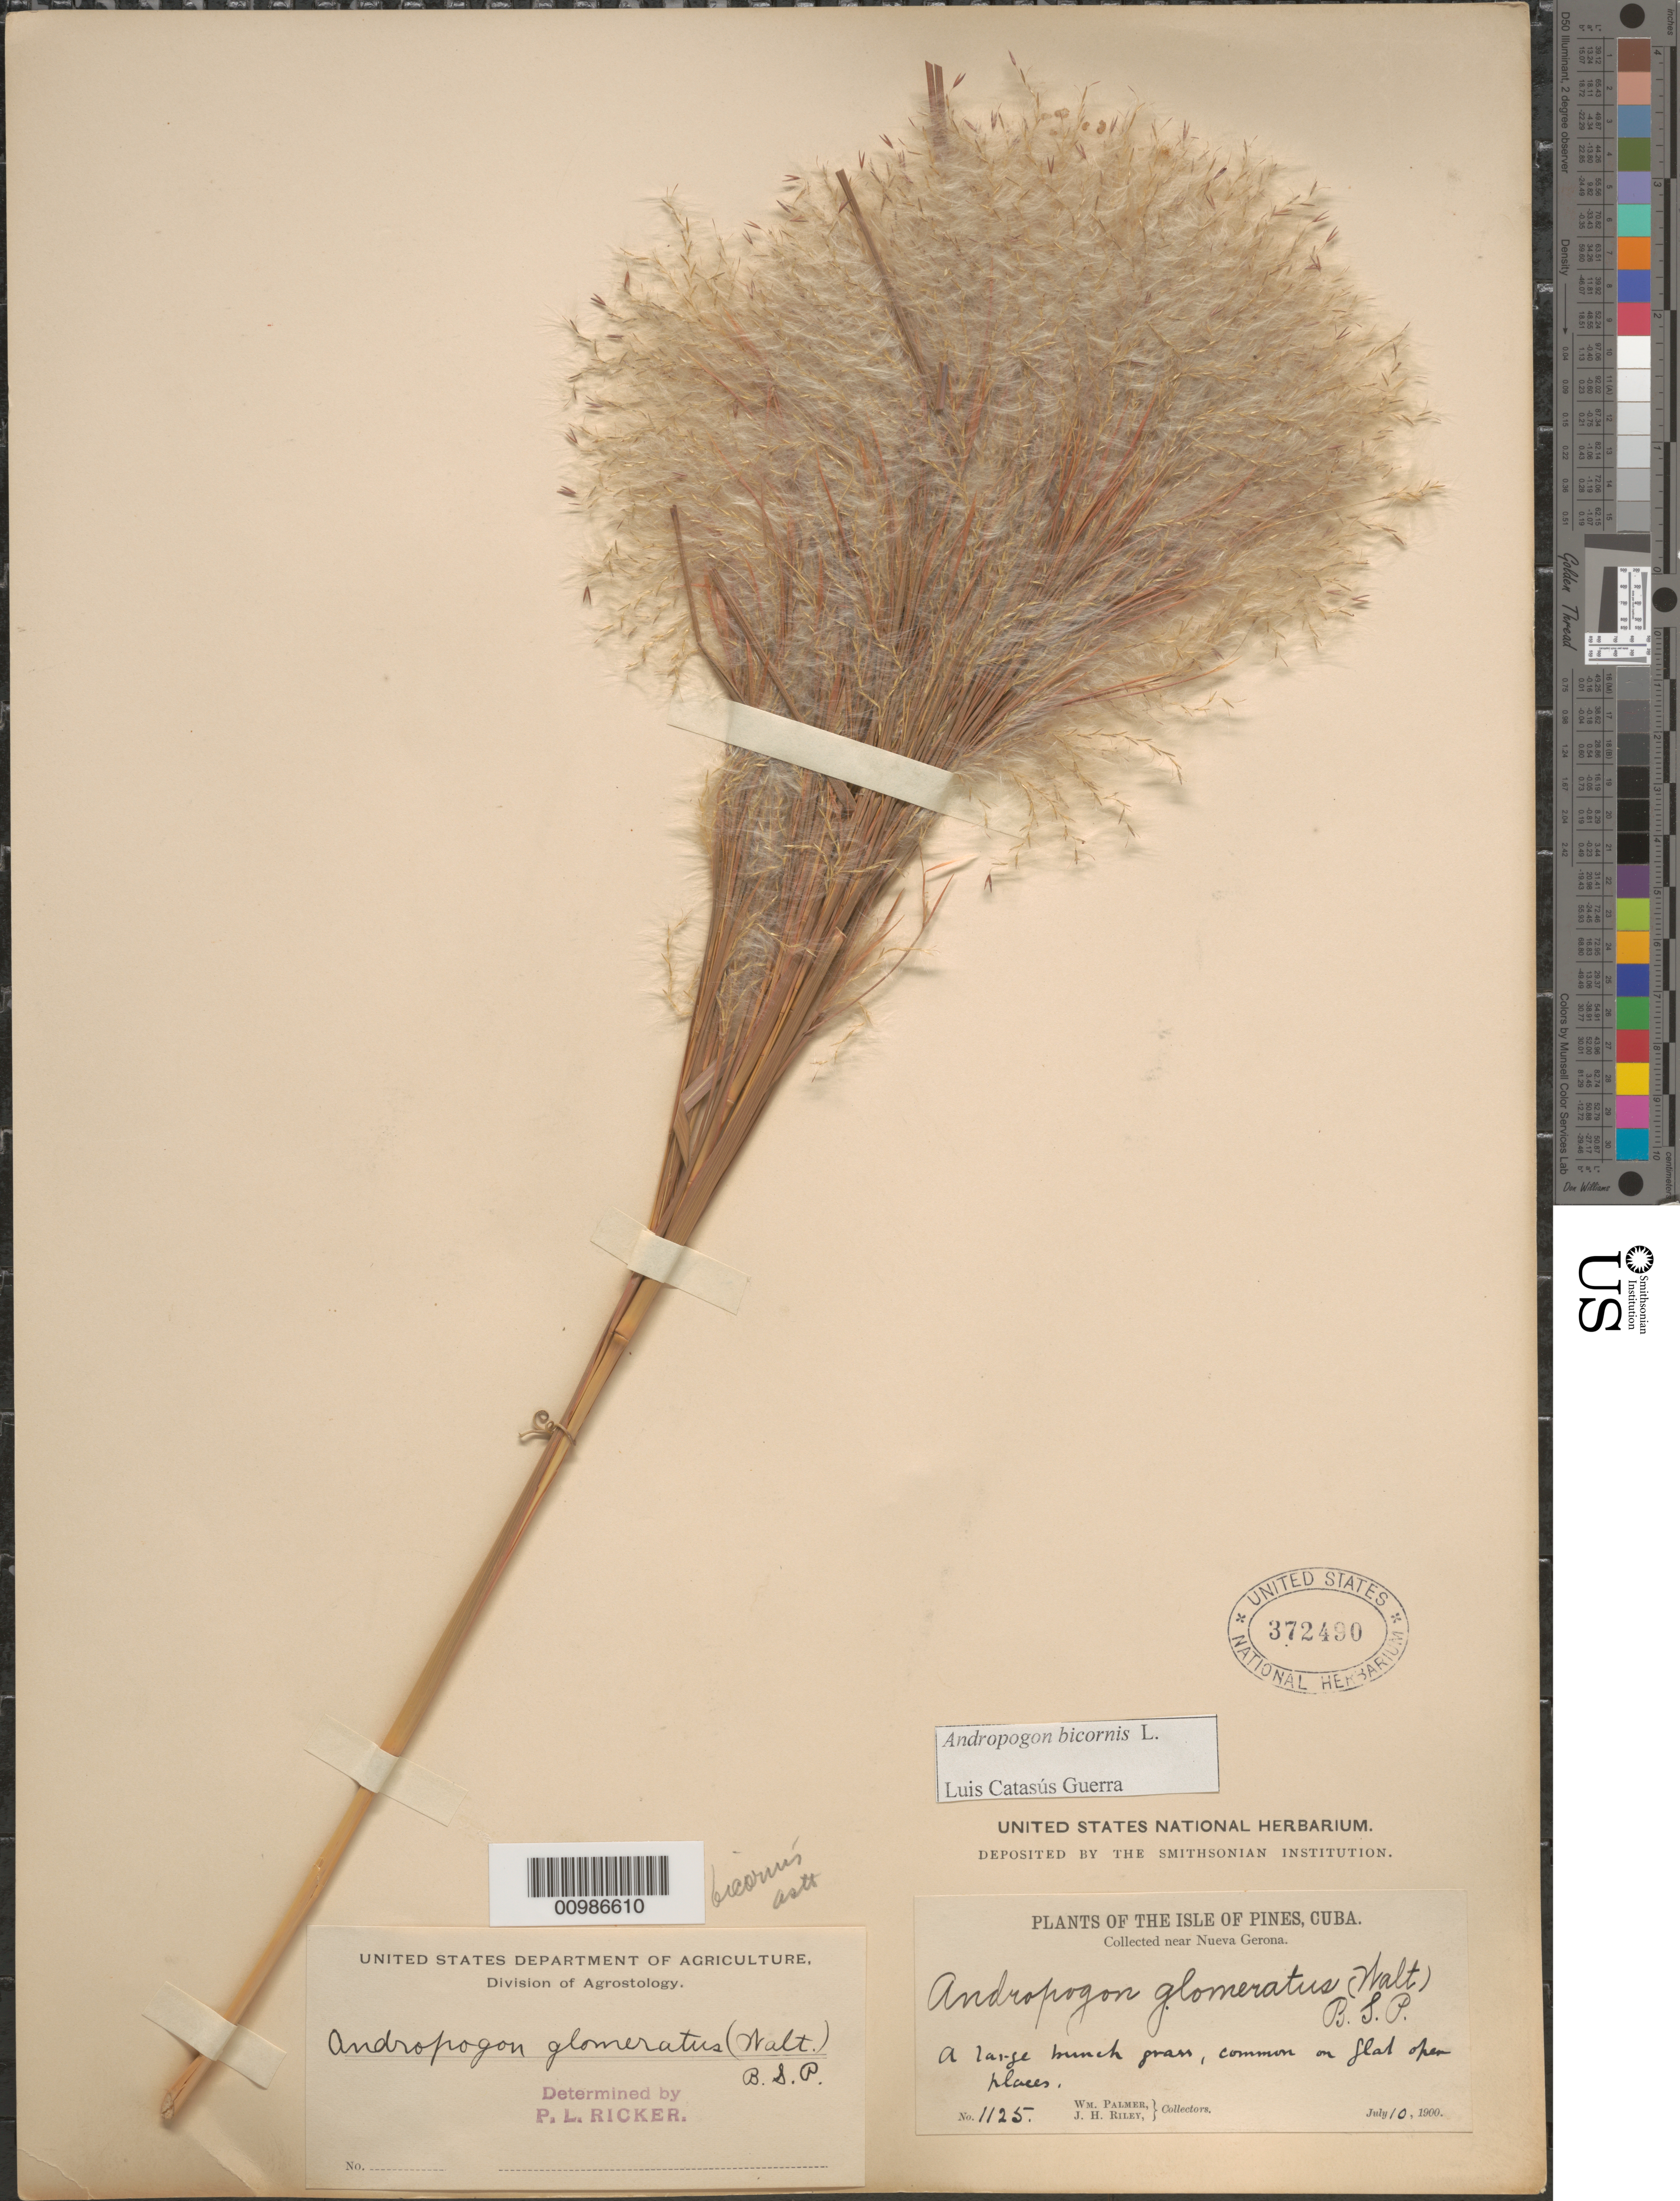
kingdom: Plantae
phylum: Tracheophyta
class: Liliopsida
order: Poales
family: Poaceae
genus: Andropogon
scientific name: Andropogon bicornis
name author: L.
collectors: W. Palmer & J. H. Riley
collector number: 1125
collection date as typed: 10 Jul 1900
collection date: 1900-07-10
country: Cuba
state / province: Isla de la Juventud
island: Isla de la Juventud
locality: [Isle of Pines], Near Nuevo Gerona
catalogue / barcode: US 372490